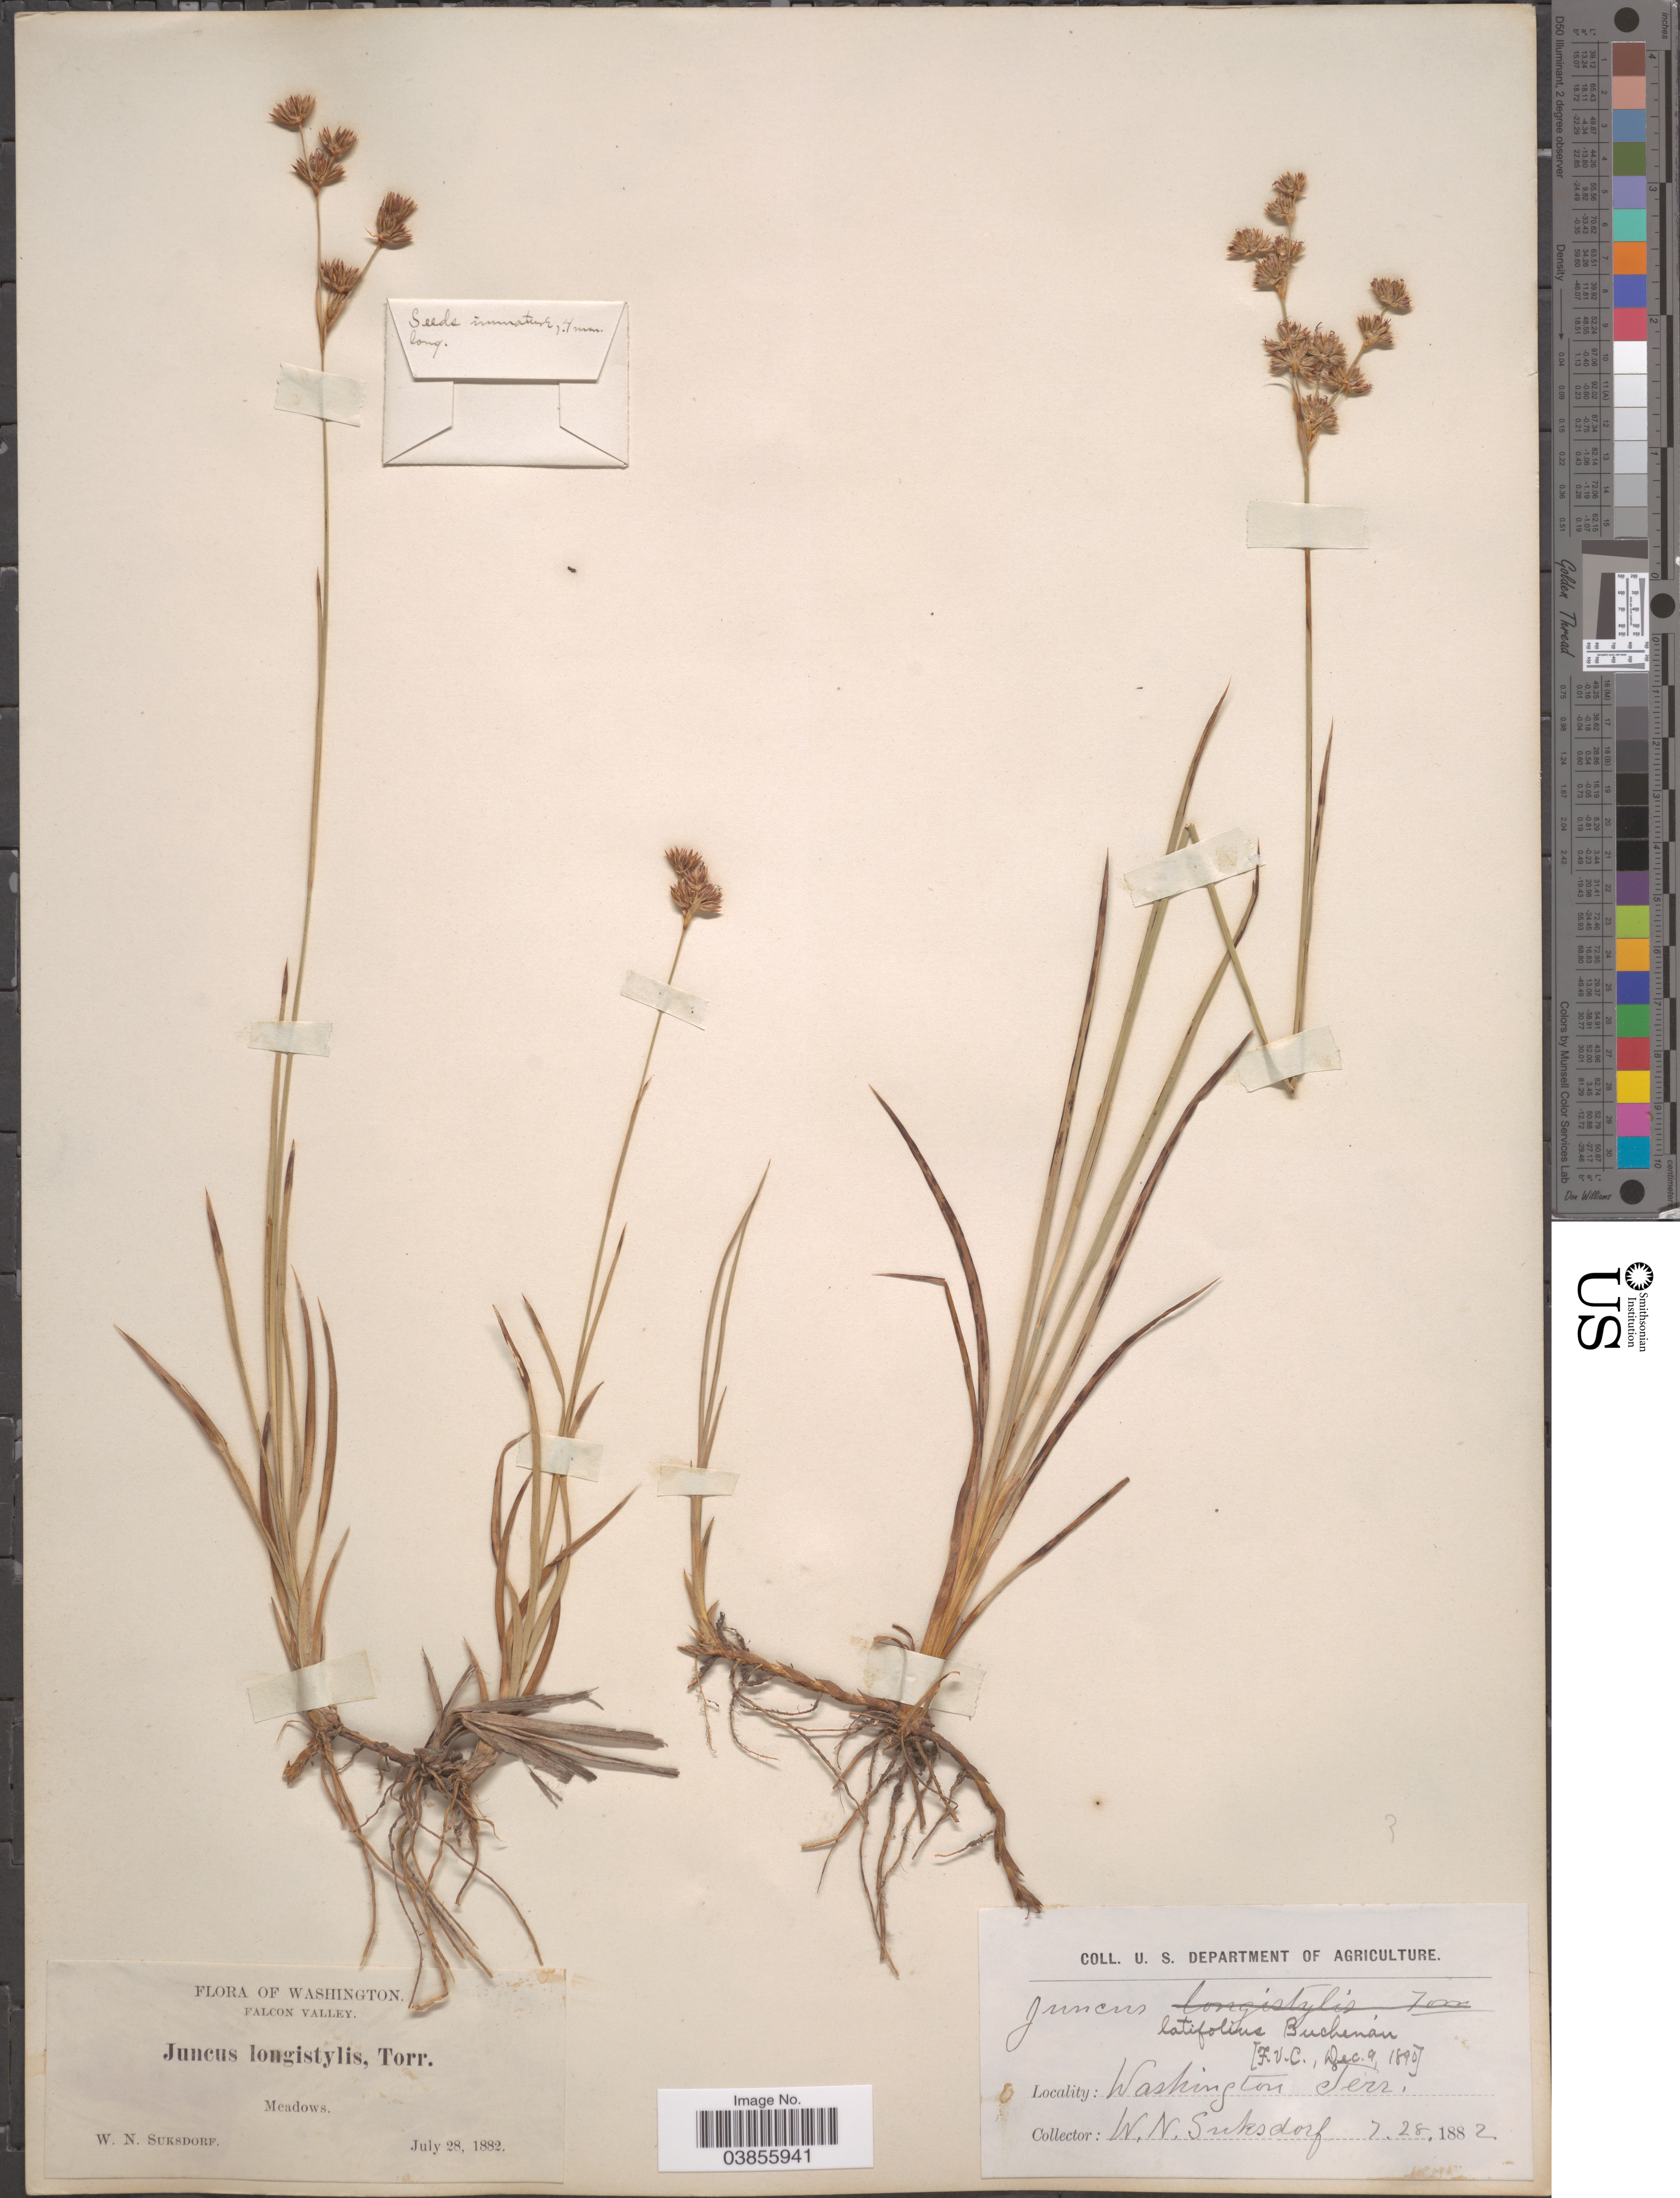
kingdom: Plantae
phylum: Tracheophyta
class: Liliopsida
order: Poales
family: Juncaceae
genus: Juncus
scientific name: Juncus orthophyllus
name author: Coville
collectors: W. N. Suksdorf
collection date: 1882-07-28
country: United States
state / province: Washington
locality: Falcon Valley. Washington Terr.